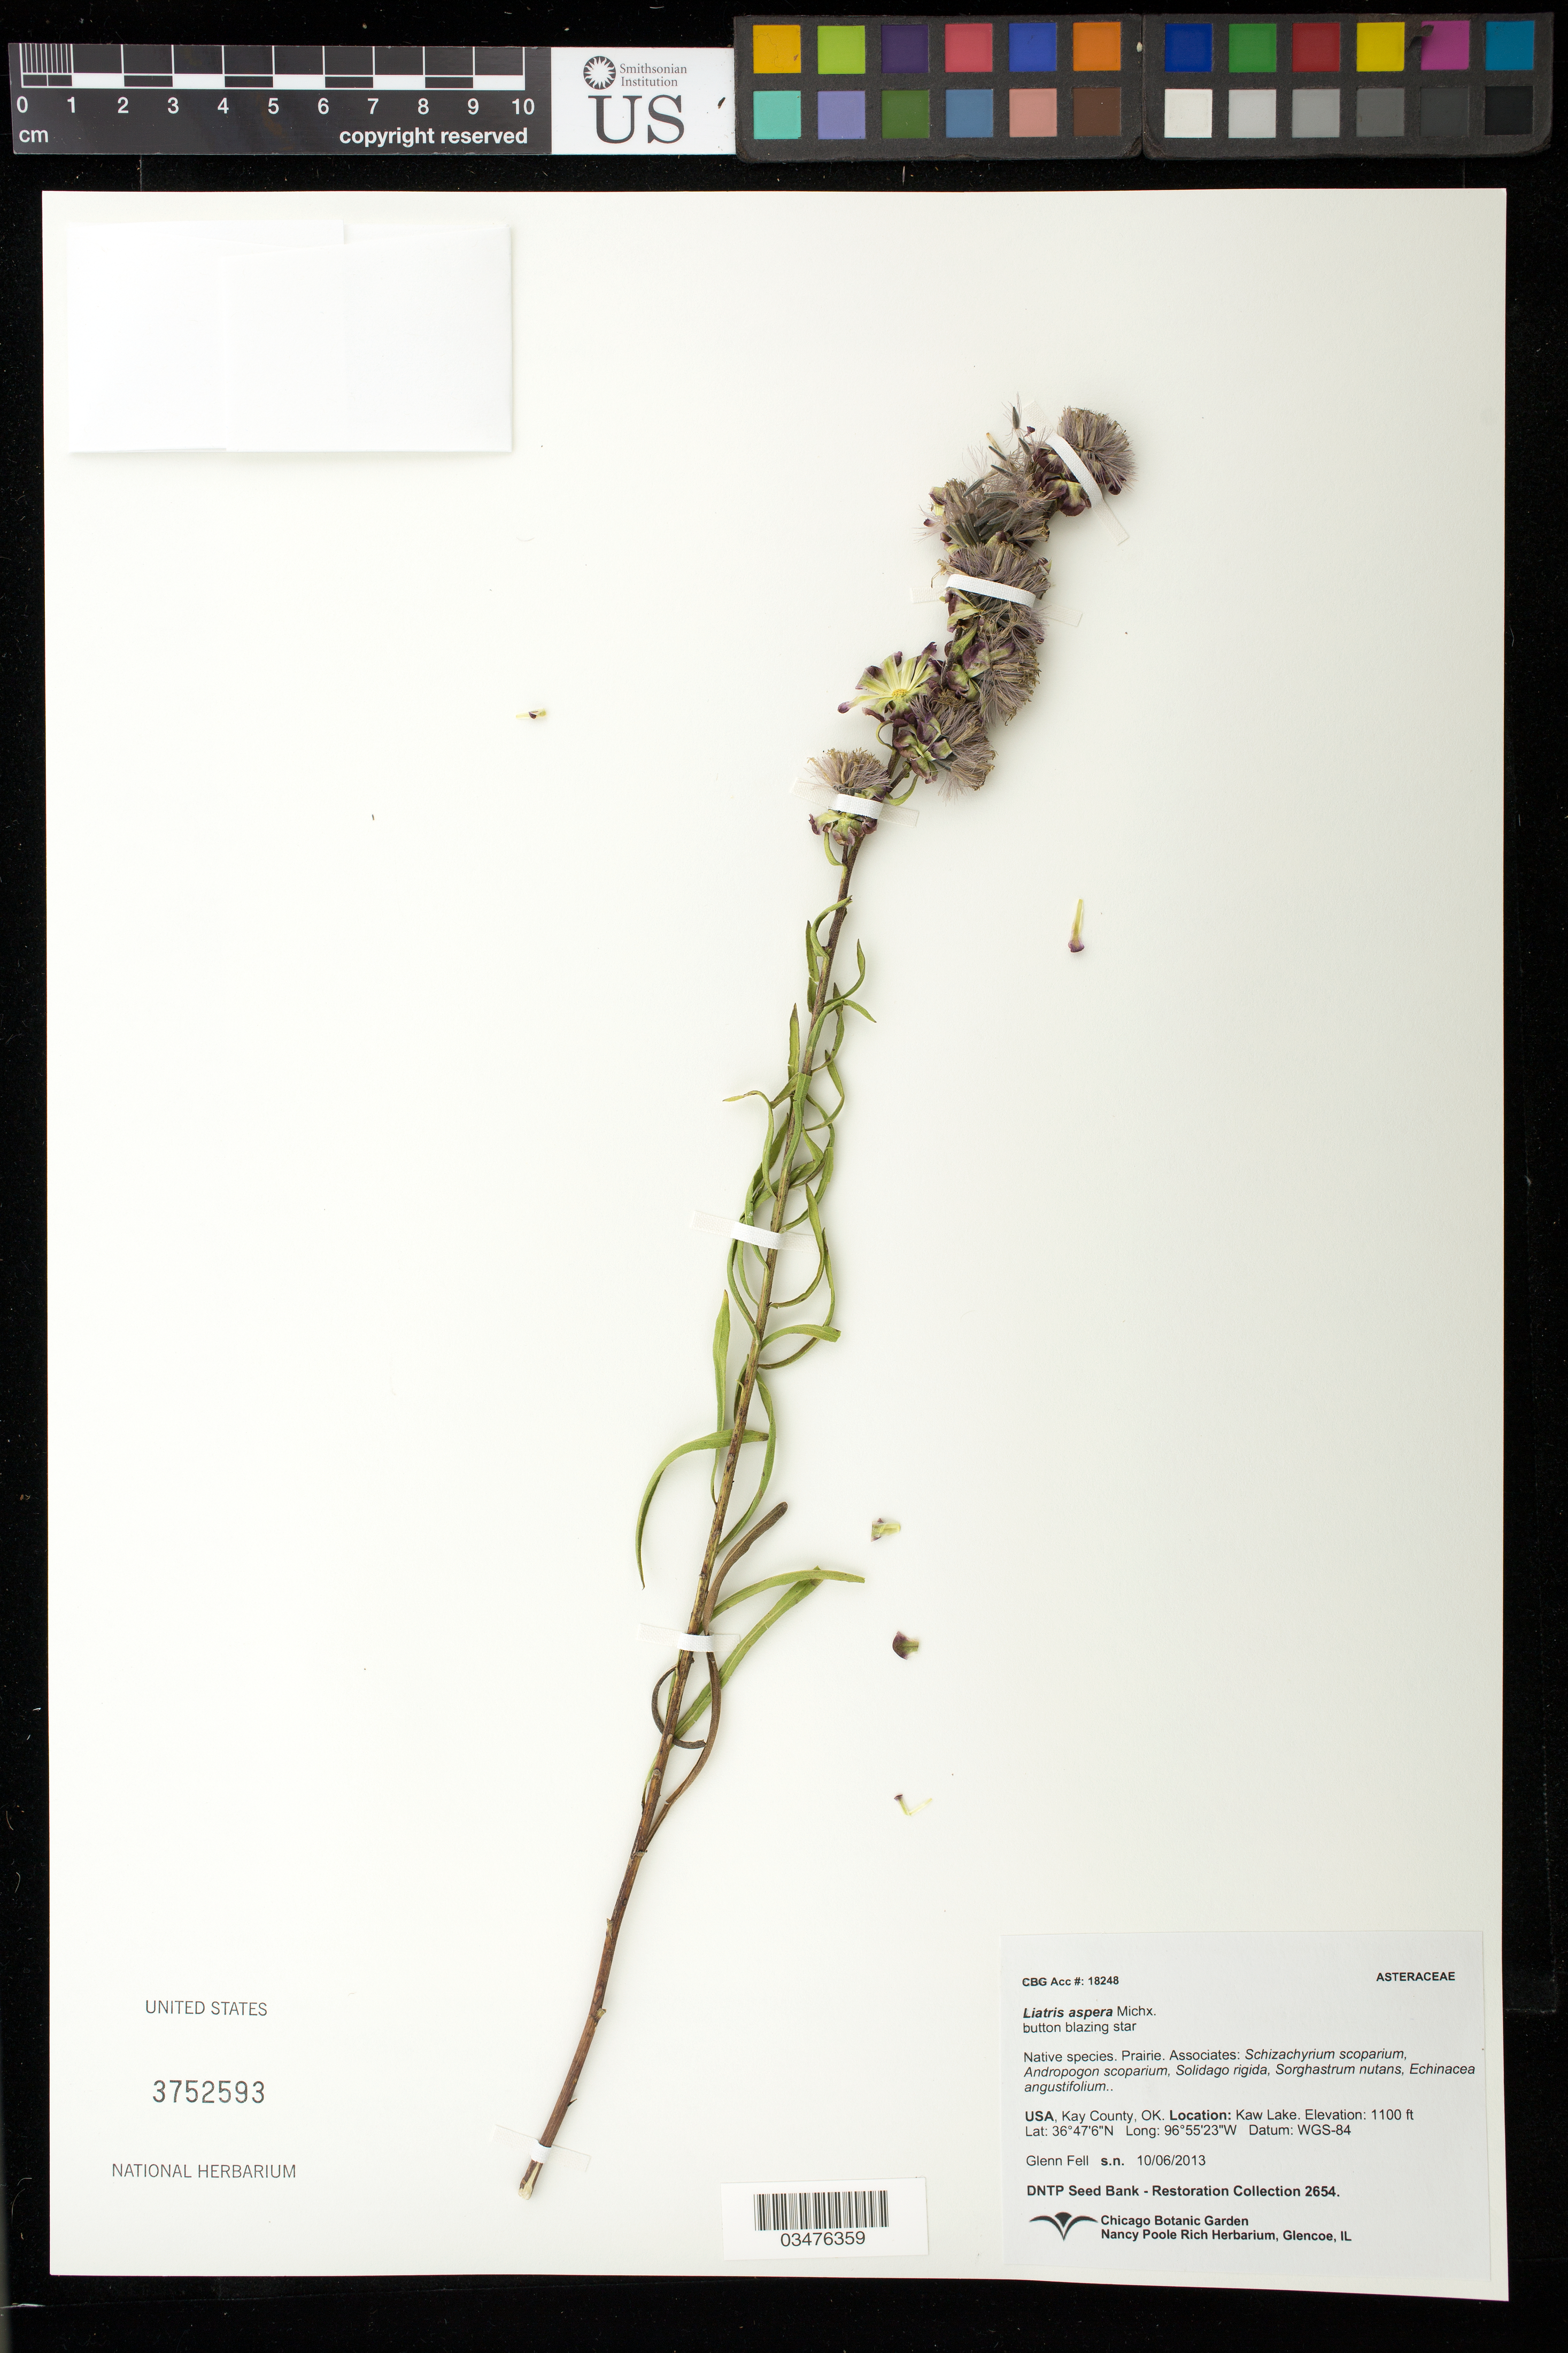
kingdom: Plantae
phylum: Tracheophyta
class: Magnoliopsida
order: Asterales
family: Asteraceae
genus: Liatris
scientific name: Liatris aspera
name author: Michx.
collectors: G. Fell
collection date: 2013-10-06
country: United States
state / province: Oklahoma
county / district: Kay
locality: Kaw Lake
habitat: Prairie. With Schizachyrium scoparium, Adropogon scoparium, Solidago rigida, ect.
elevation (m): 335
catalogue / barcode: US 3752593